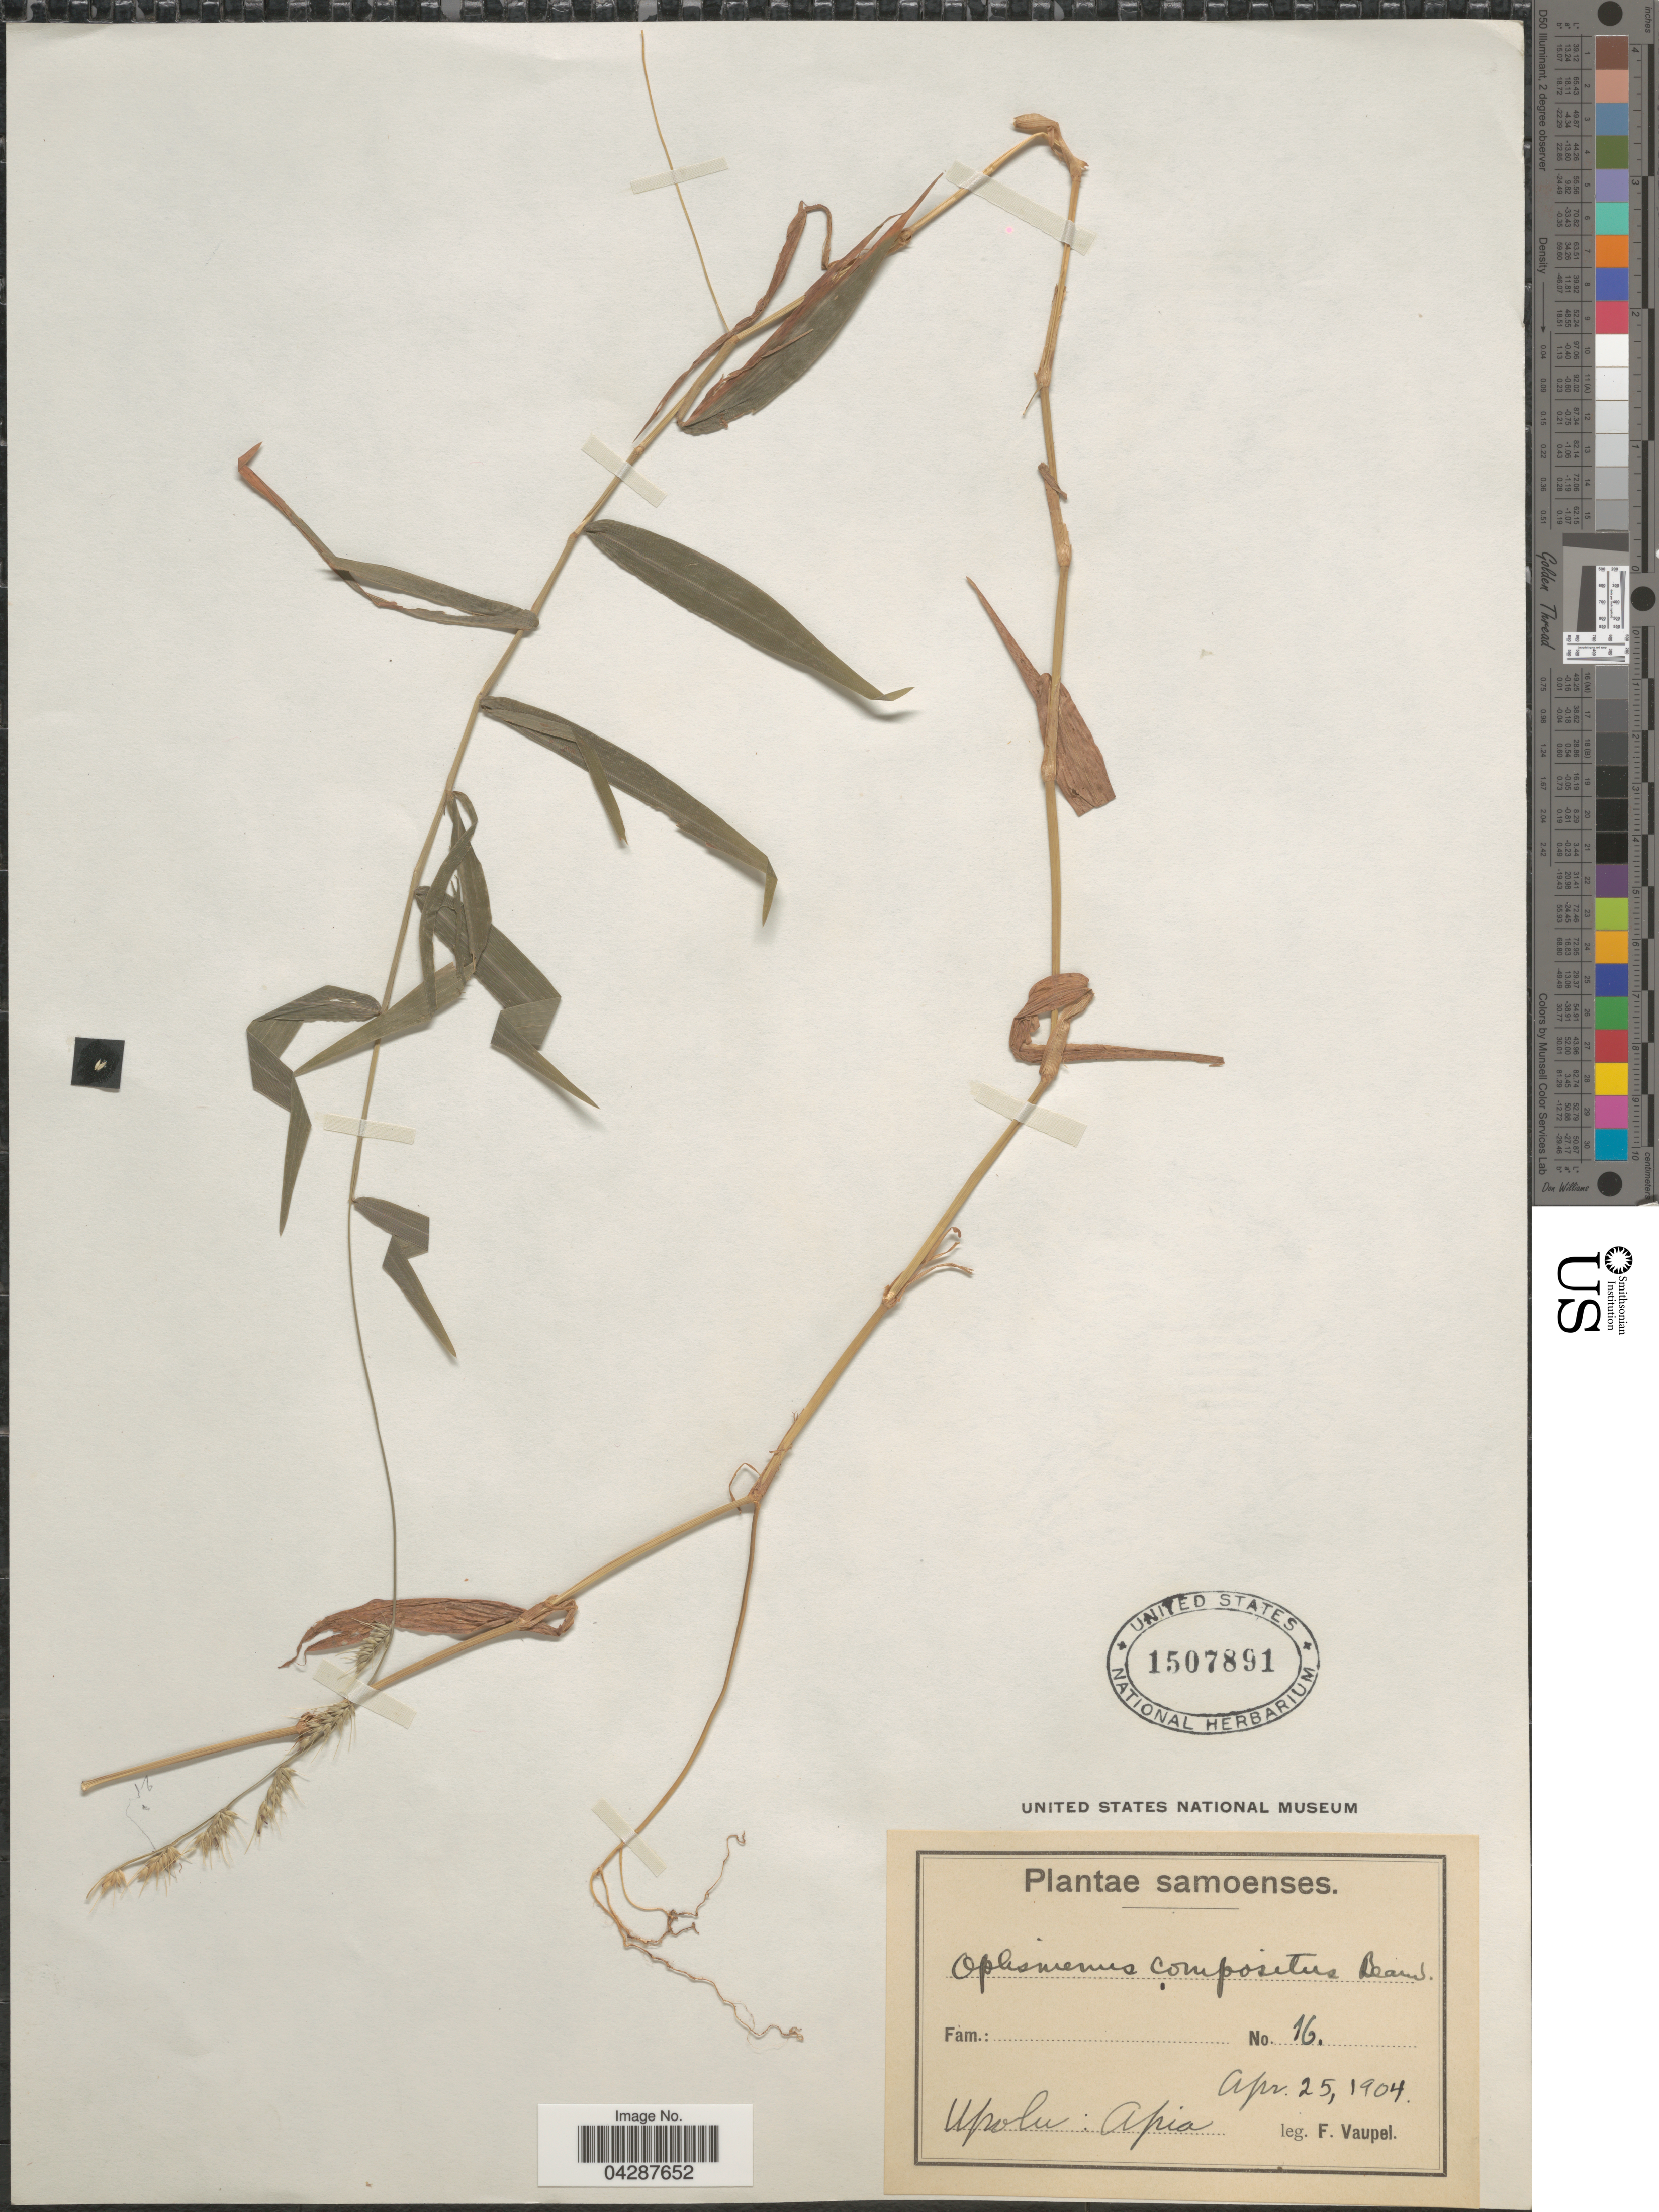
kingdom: Plantae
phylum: Tracheophyta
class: Liliopsida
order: Poales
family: Poaceae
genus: Oplismenus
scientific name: Oplismenus sp.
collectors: F. Vaupel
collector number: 16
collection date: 1904-04-25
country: Samoa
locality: Samoenses. Upolu: Apia.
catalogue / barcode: US 1507891